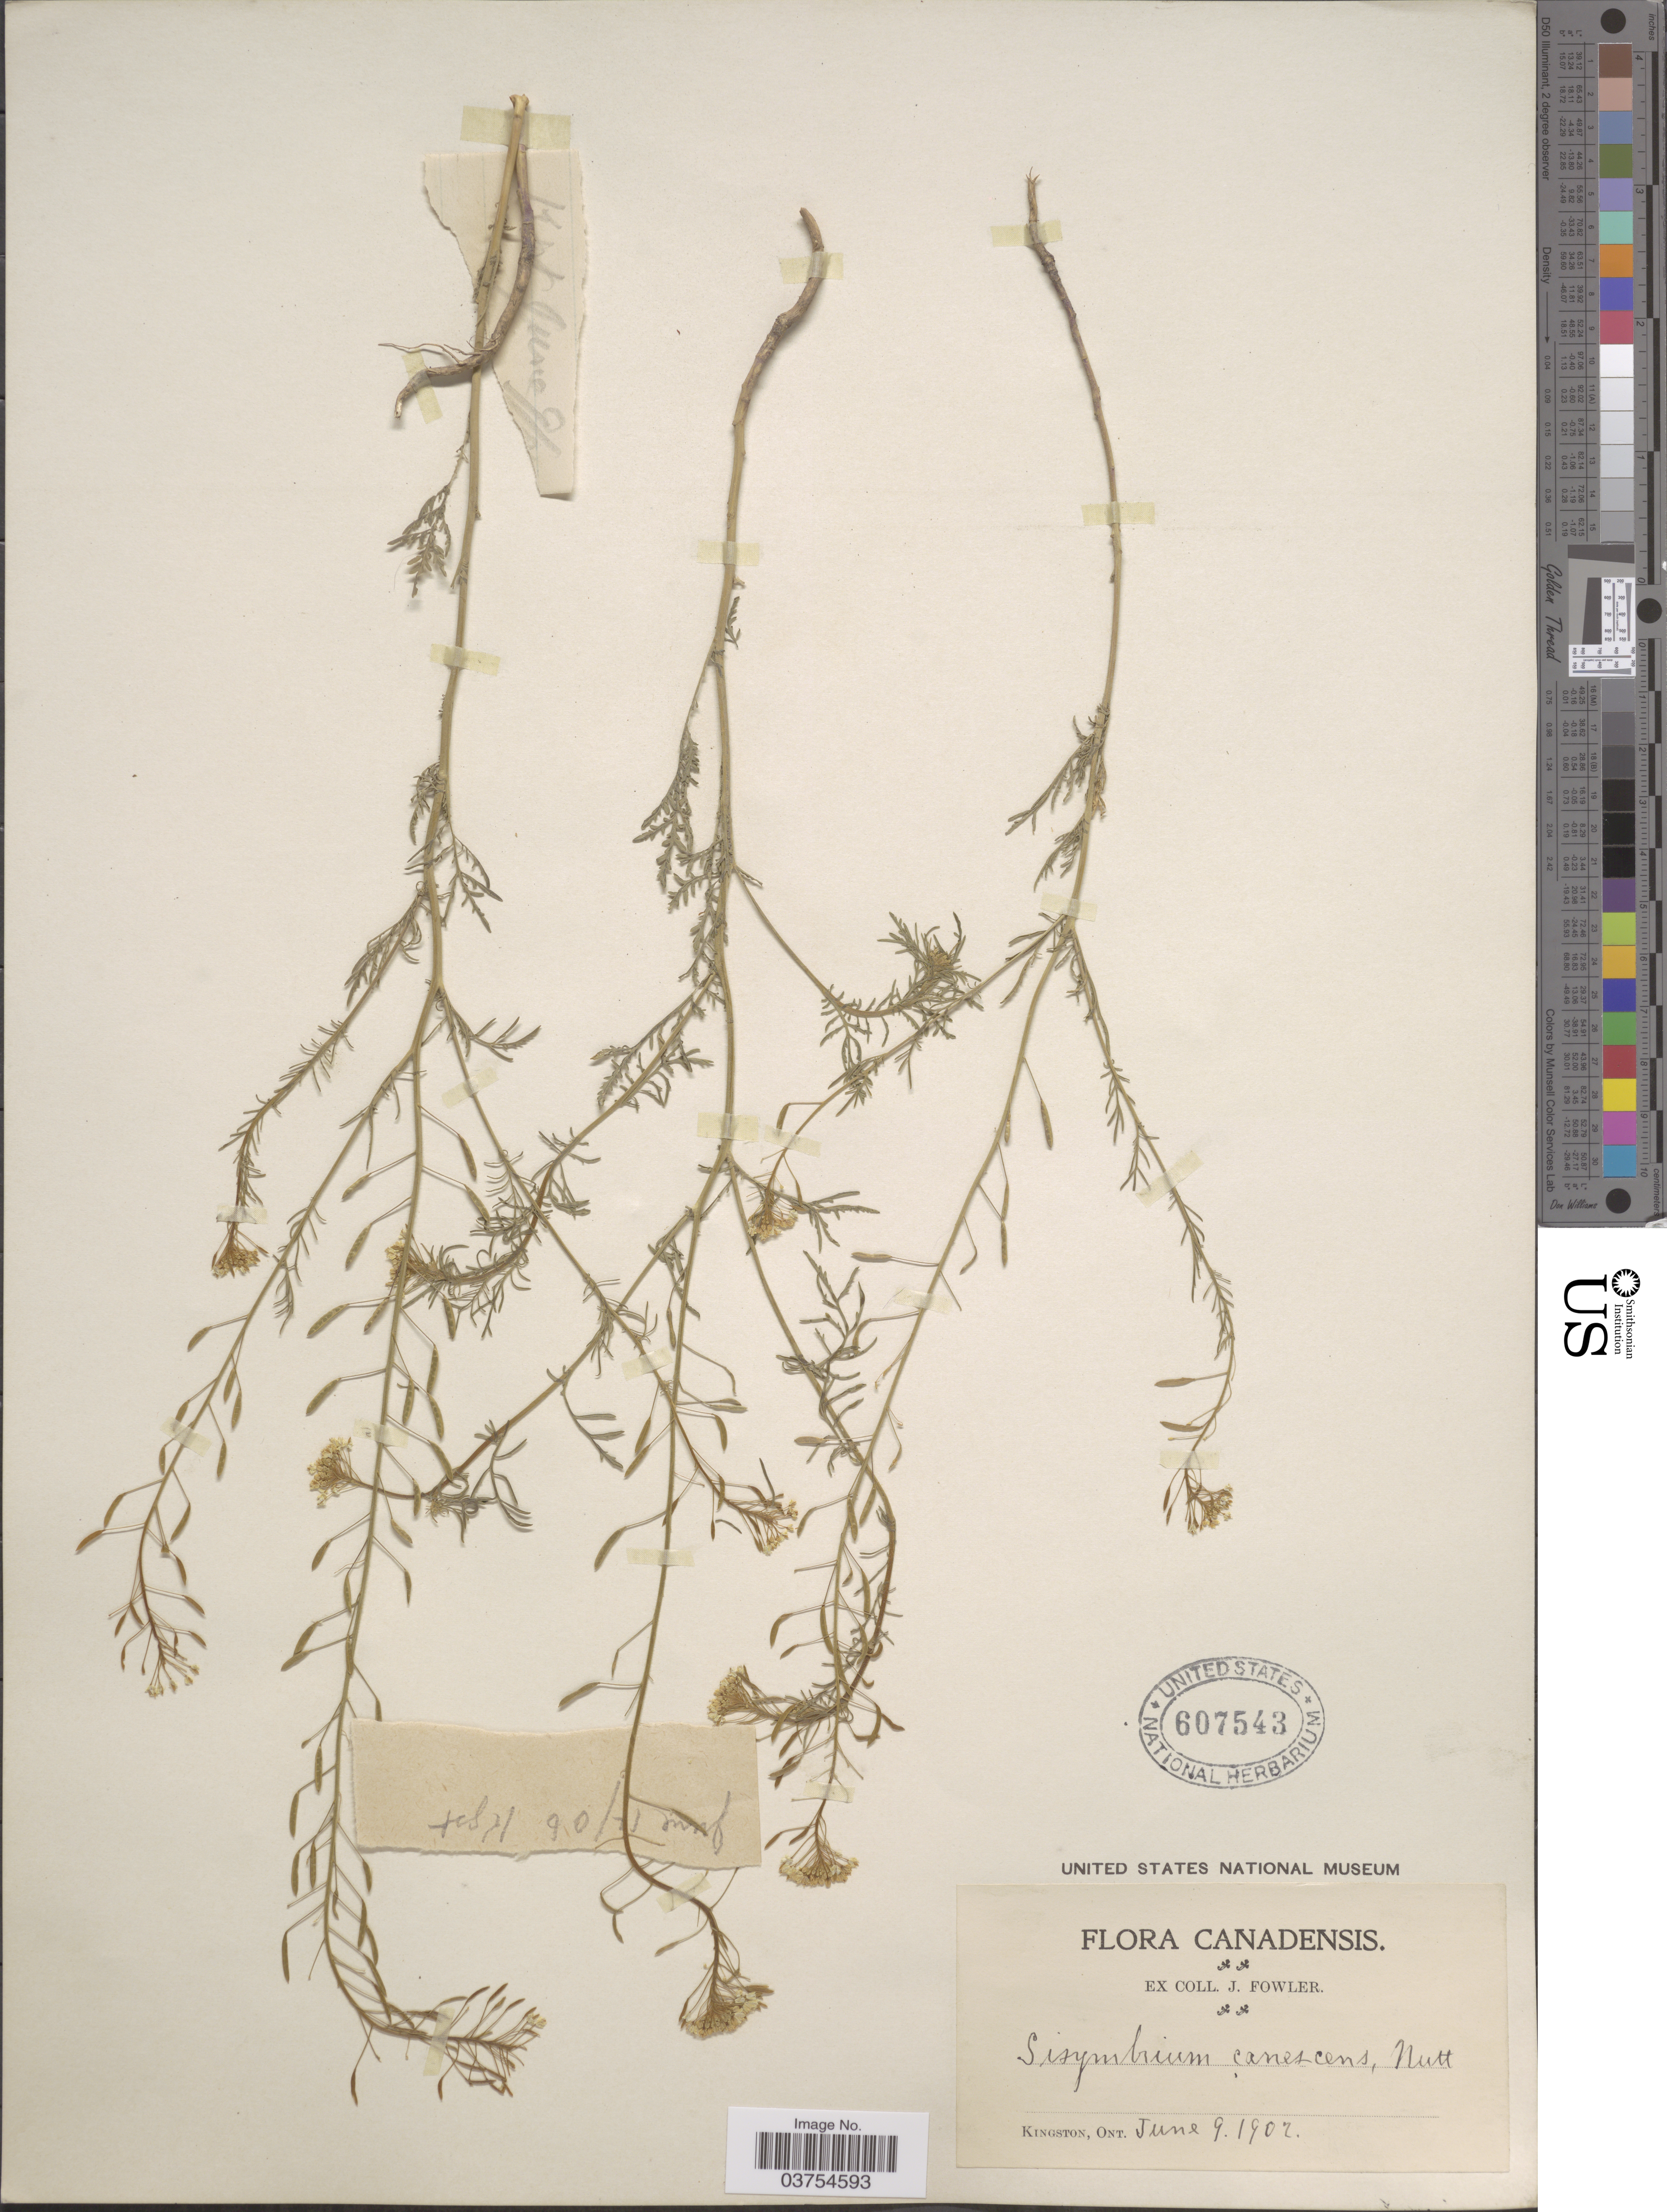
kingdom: Plantae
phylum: Tracheophyta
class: Magnoliopsida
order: Brassicales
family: Brassicaceae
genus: Descurainia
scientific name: Descurainia pinnata var. brachycarpa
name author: (Richardson) Fernald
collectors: J. Fowler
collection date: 1902-06-09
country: Canada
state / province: Ontario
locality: Canadensis. Kingston.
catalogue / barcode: US 607543